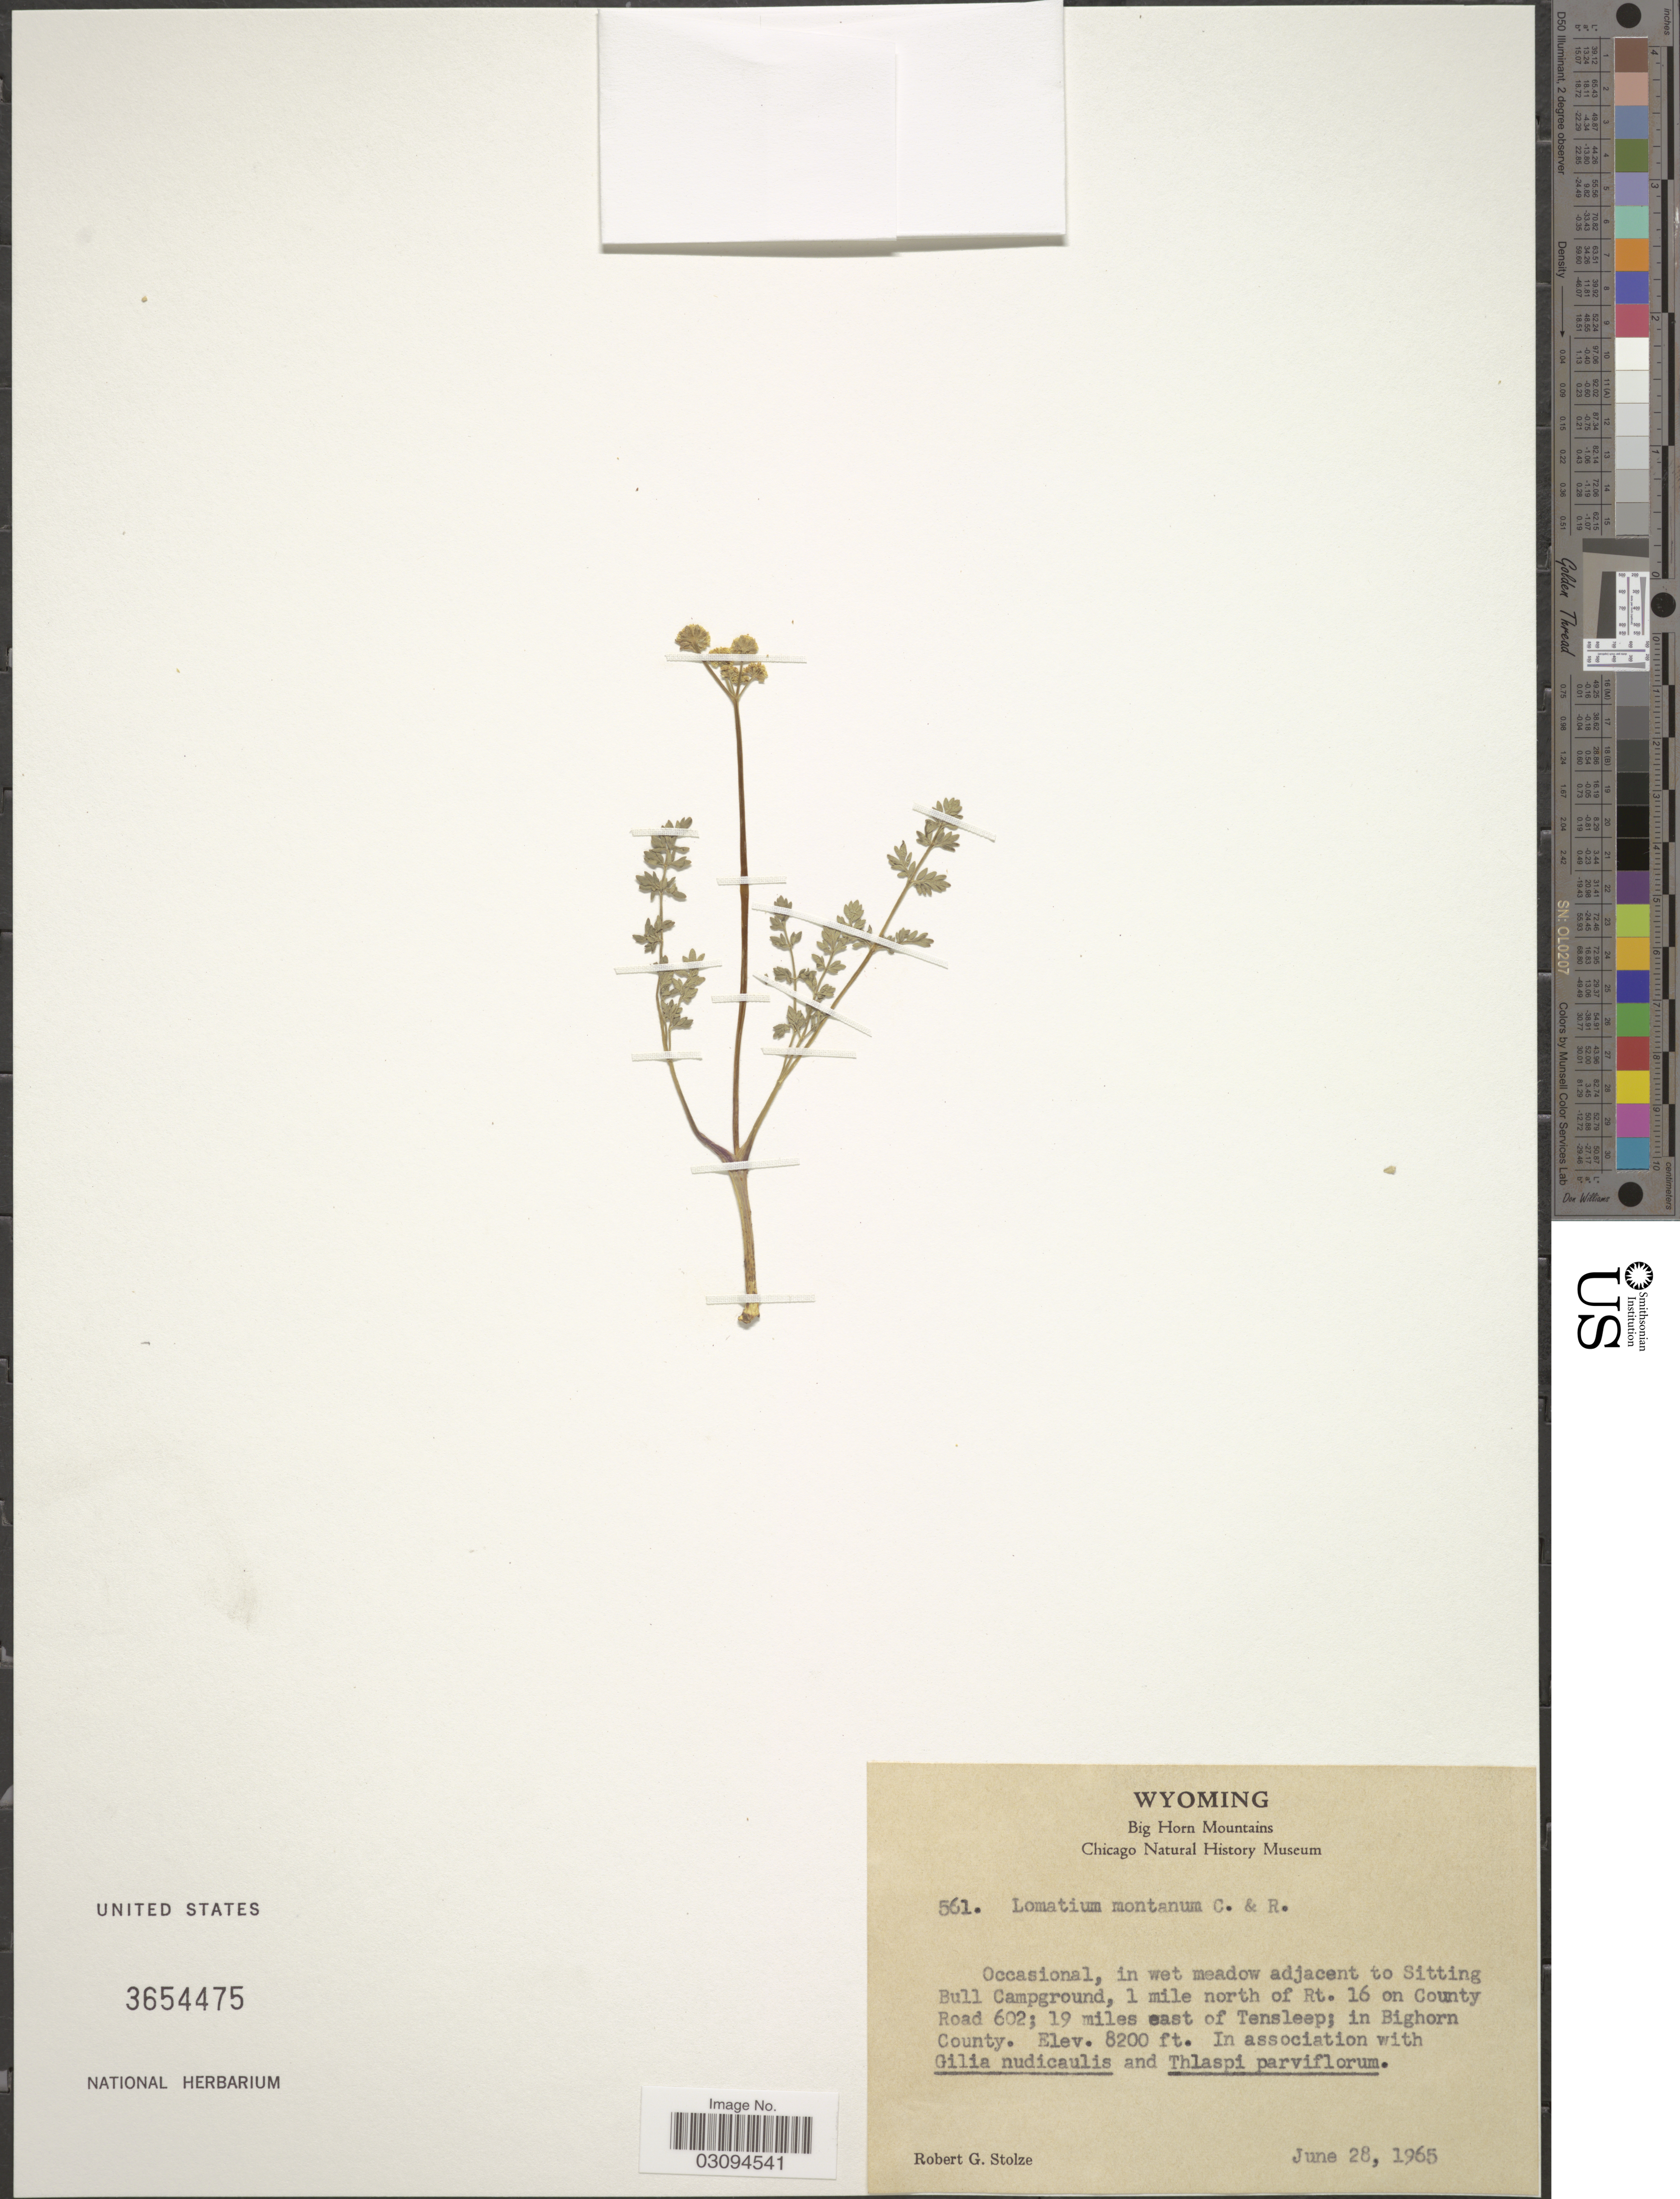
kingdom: Plantae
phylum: Tracheophyta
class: Magnoliopsida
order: Apiales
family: Apiaceae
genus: Lomatium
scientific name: Lomatium montanum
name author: J.M. Coult. & Rose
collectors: R. G. Stolze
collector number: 561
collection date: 1965-06-28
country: United States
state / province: Wyoming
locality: Meadow adjacent to Sitting Bull Campground, 1 mile north of Rt. 16 on County Road 602; 19 miles east of Tensleep; in Bighorn County.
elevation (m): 2499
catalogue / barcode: US 3654475